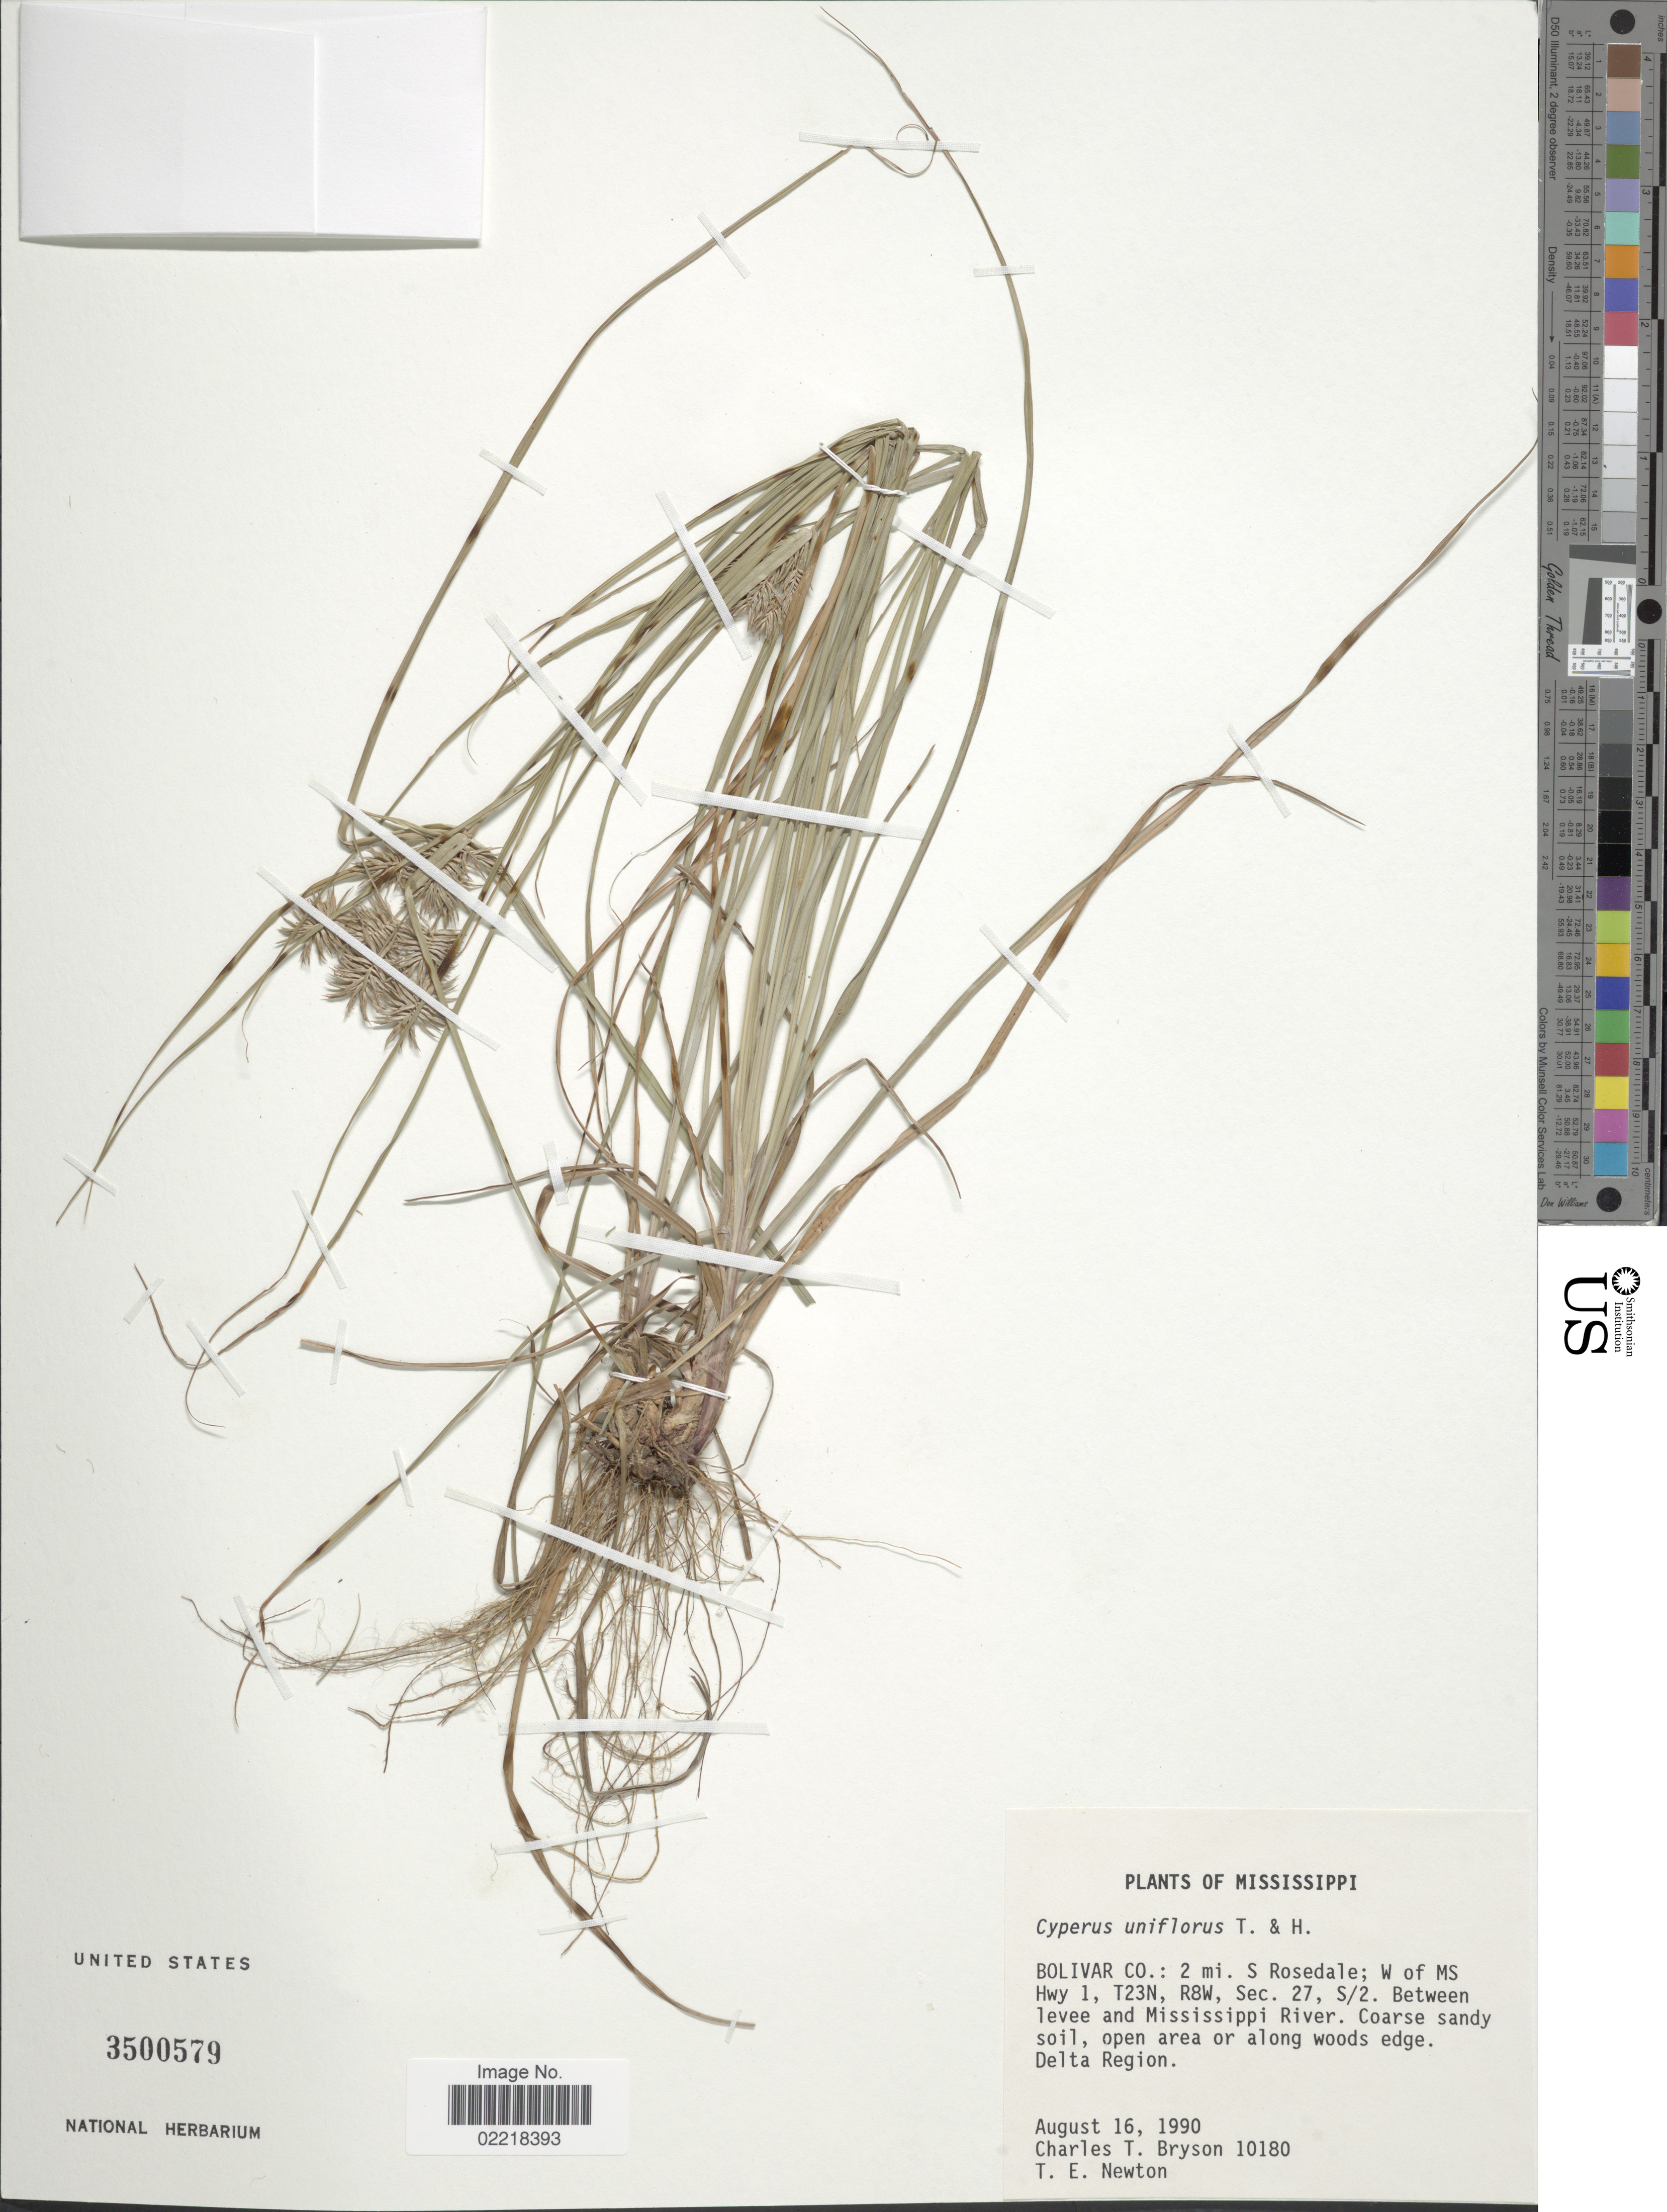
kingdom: Plantae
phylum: Tracheophyta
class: Liliopsida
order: Poales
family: Cyperaceae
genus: Cyperus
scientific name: Cyperus retroflexus var. retroflexus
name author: Buckley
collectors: C. Bryson & T. Newton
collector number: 10180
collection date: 1990-08-16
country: United States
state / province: Mississippi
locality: Bolivar Co, 2 mi S Rosedale, W of MS Hwy 1, T23N, R8W, Sec 27, S/2, between levee and Mississippi River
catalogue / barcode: US 3500579